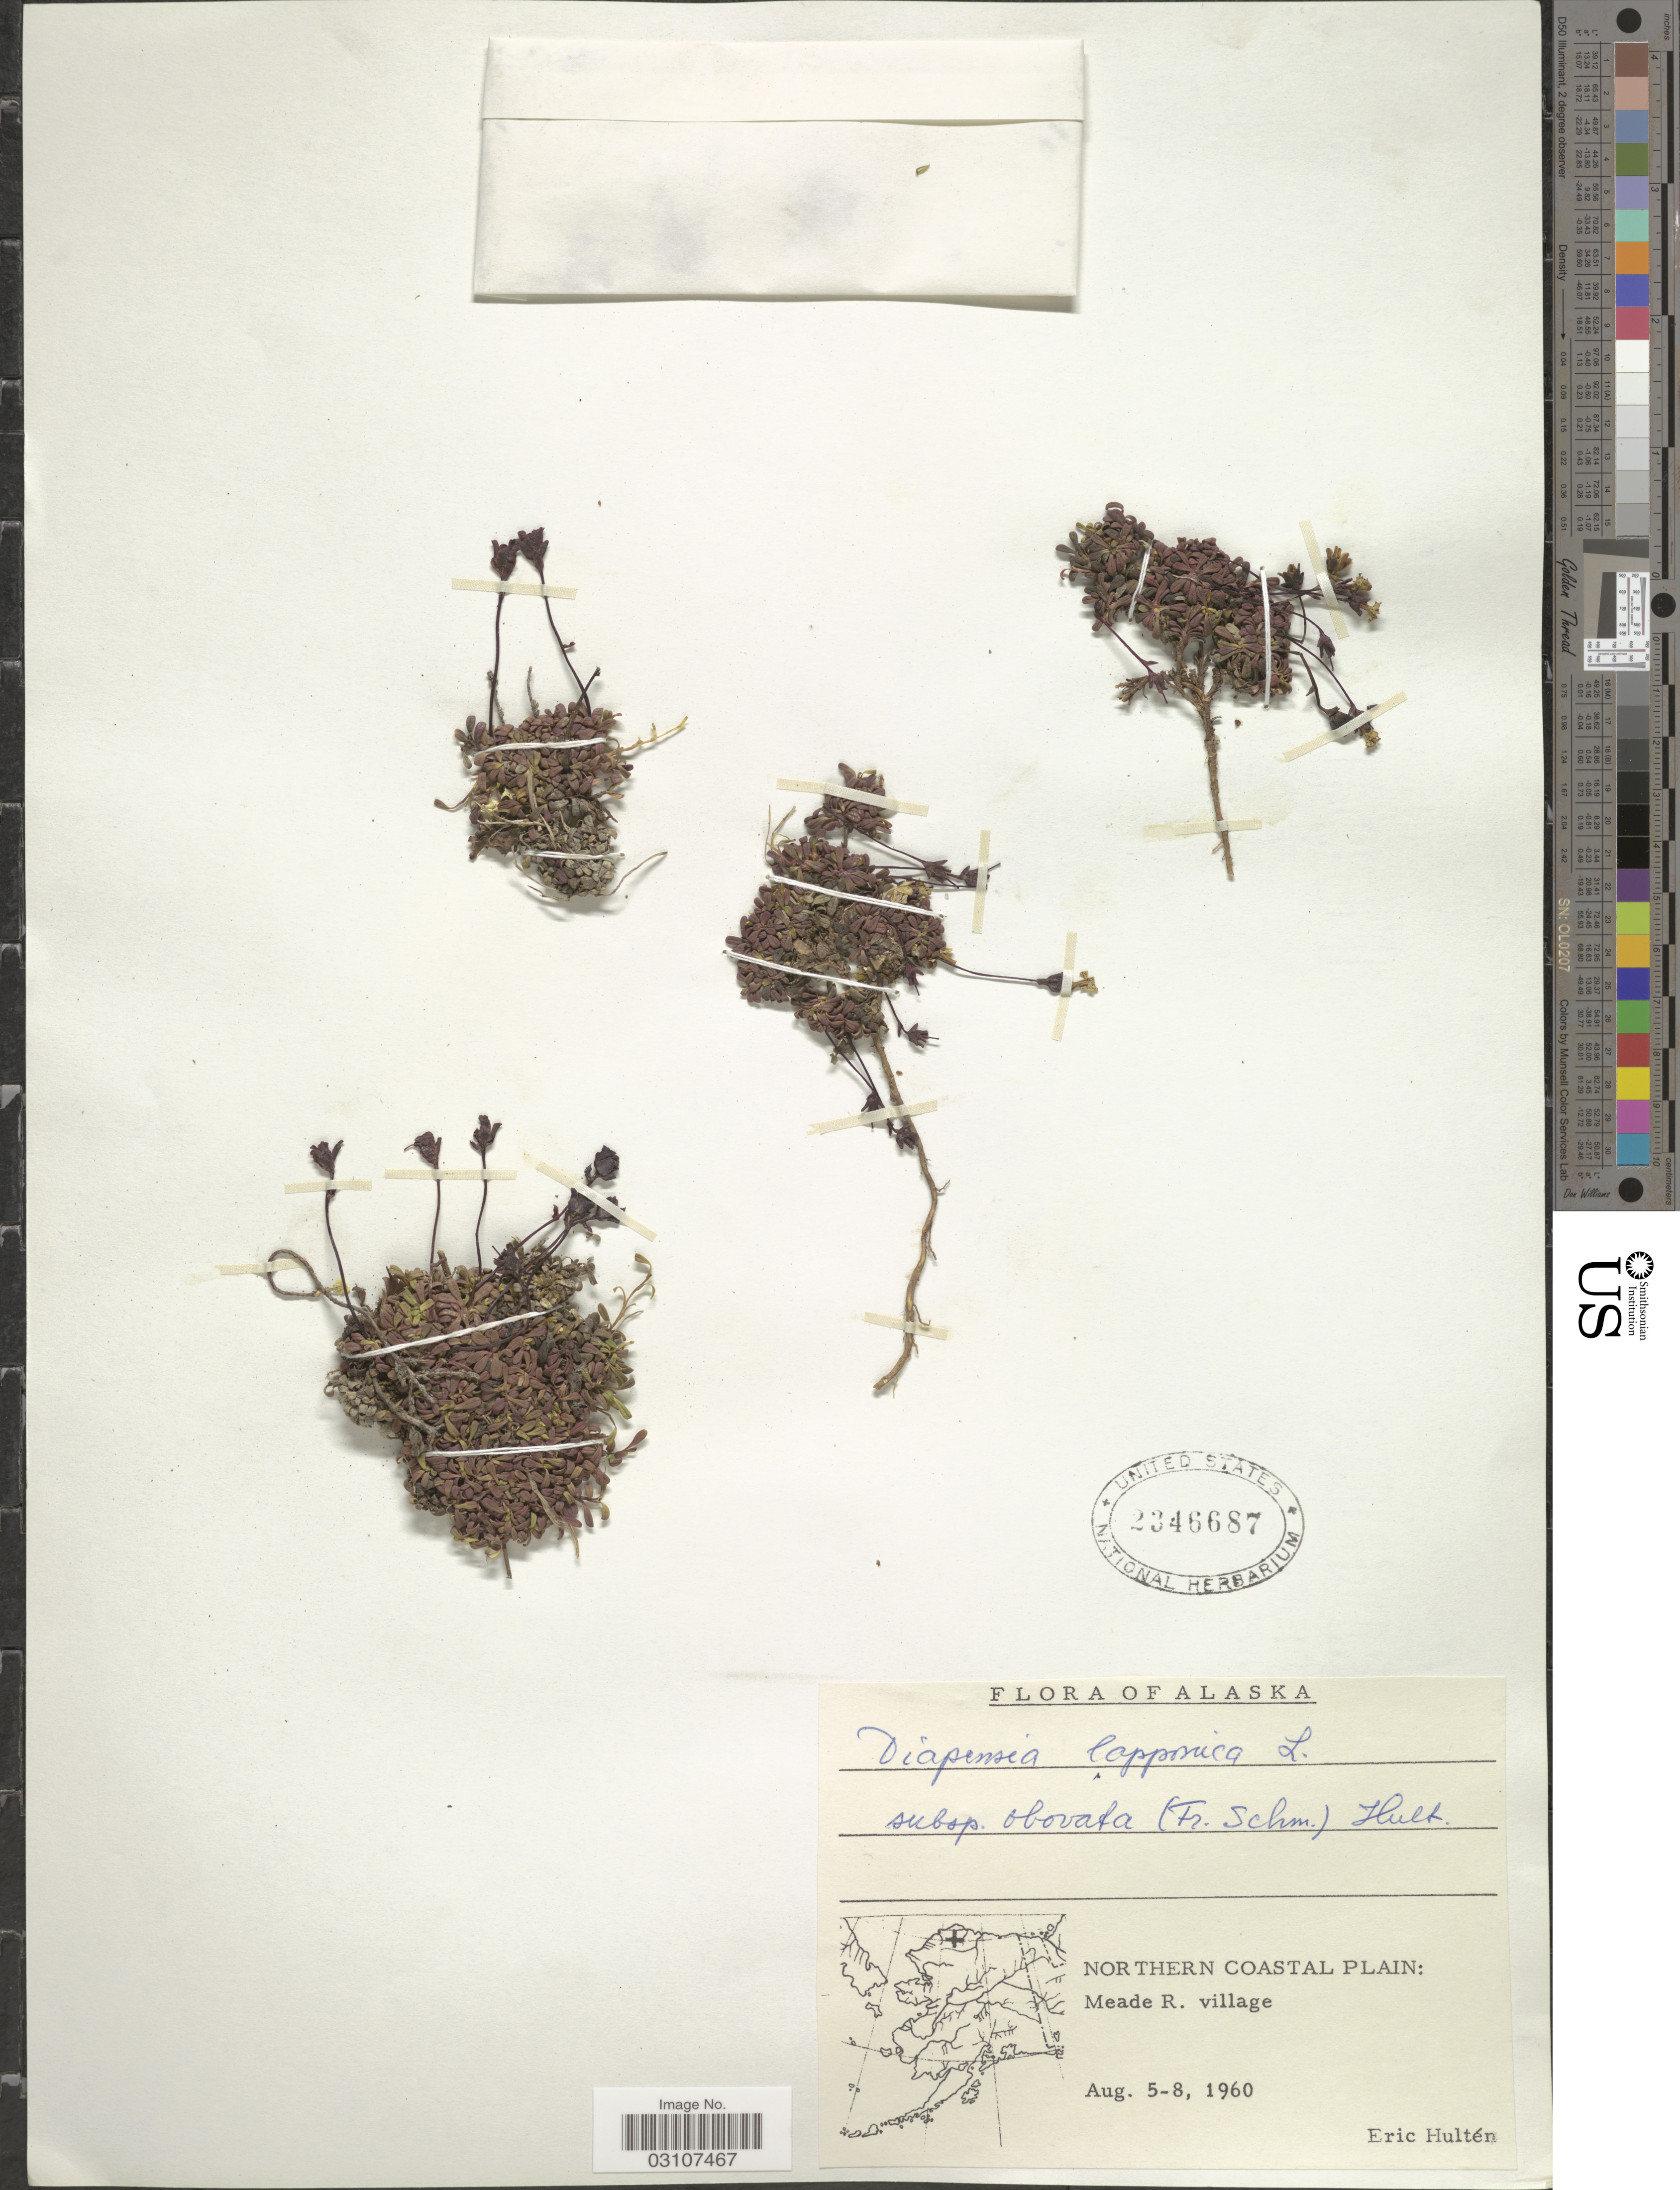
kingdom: Plantae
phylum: Tracheophyta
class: Magnoliopsida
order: Ericales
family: Diapensiaceae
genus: Diapensia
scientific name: Diapensia lapponica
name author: L.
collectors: E. G. Hultén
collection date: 1960-08-05/1960-08-08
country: United States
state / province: Alaska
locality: Northern Coastal Plain: Meade R. village.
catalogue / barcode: US 2346687